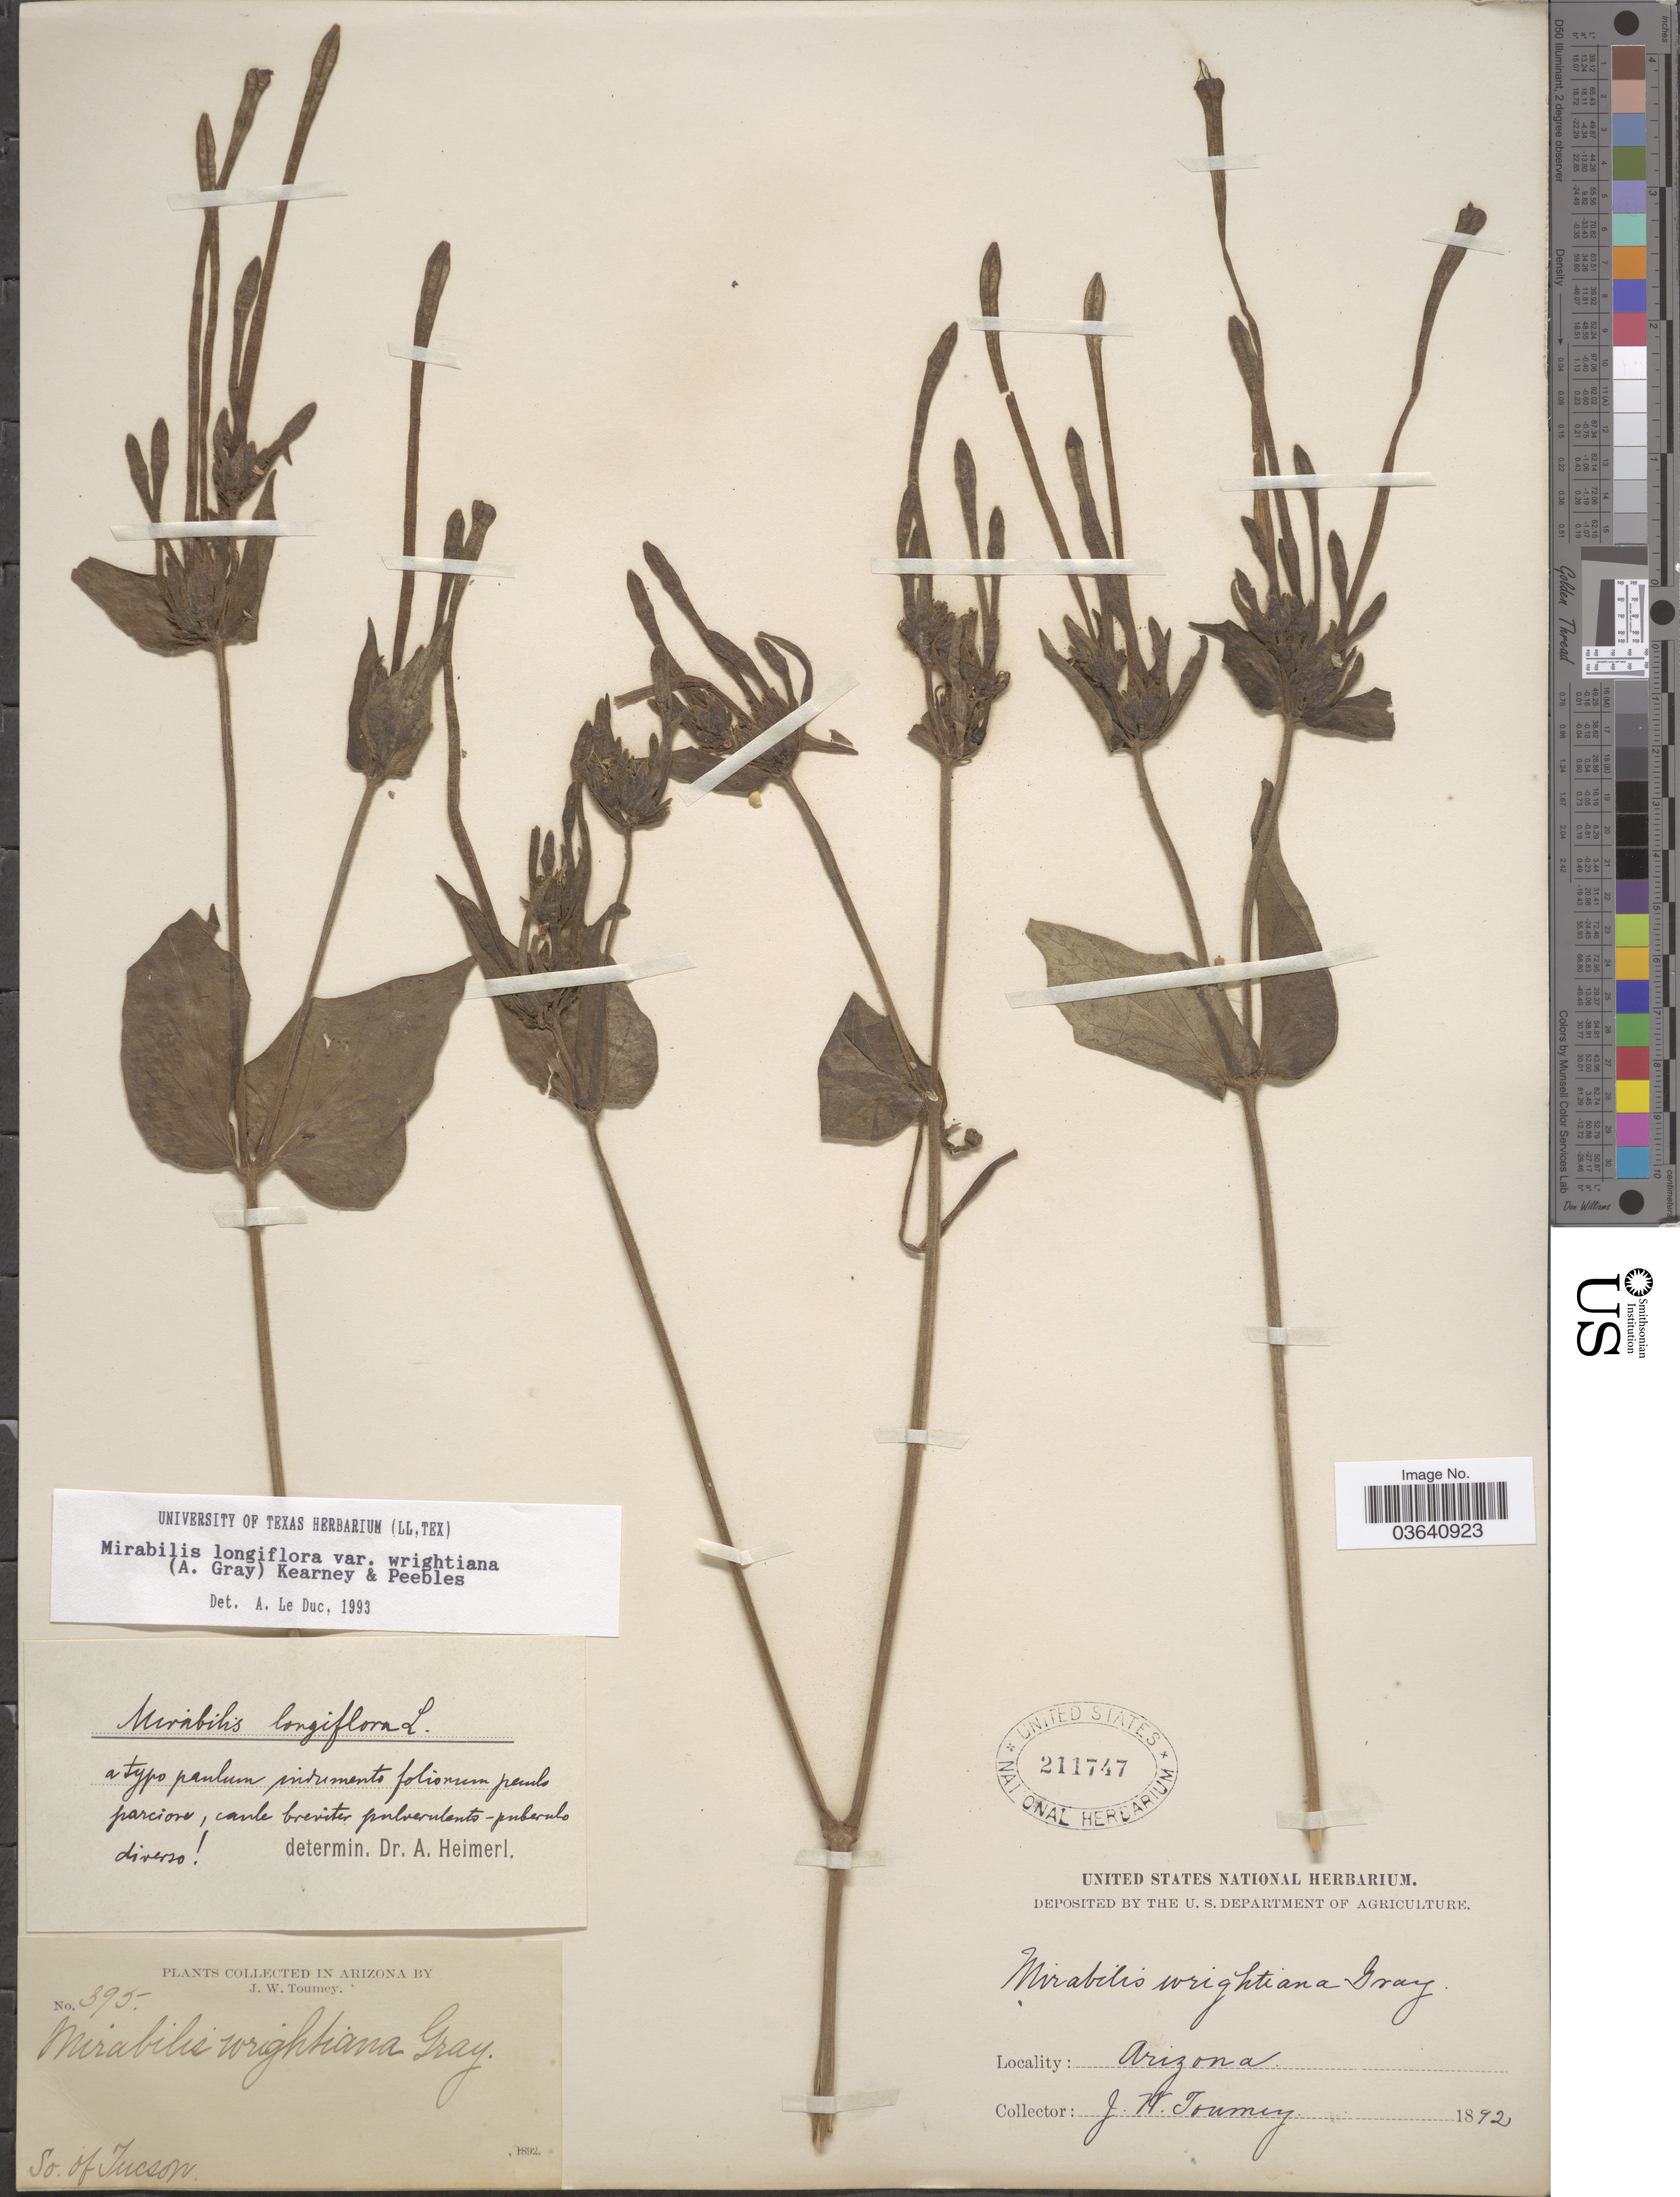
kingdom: Plantae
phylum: Tracheophyta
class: Magnoliopsida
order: Caryophyllales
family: Nyctaginaceae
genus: Mirabilis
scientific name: Mirabilis longiflora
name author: L.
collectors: J. W. Toumey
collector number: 395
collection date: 1892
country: United States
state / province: Arizona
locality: So. of Tucson.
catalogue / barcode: US 211747